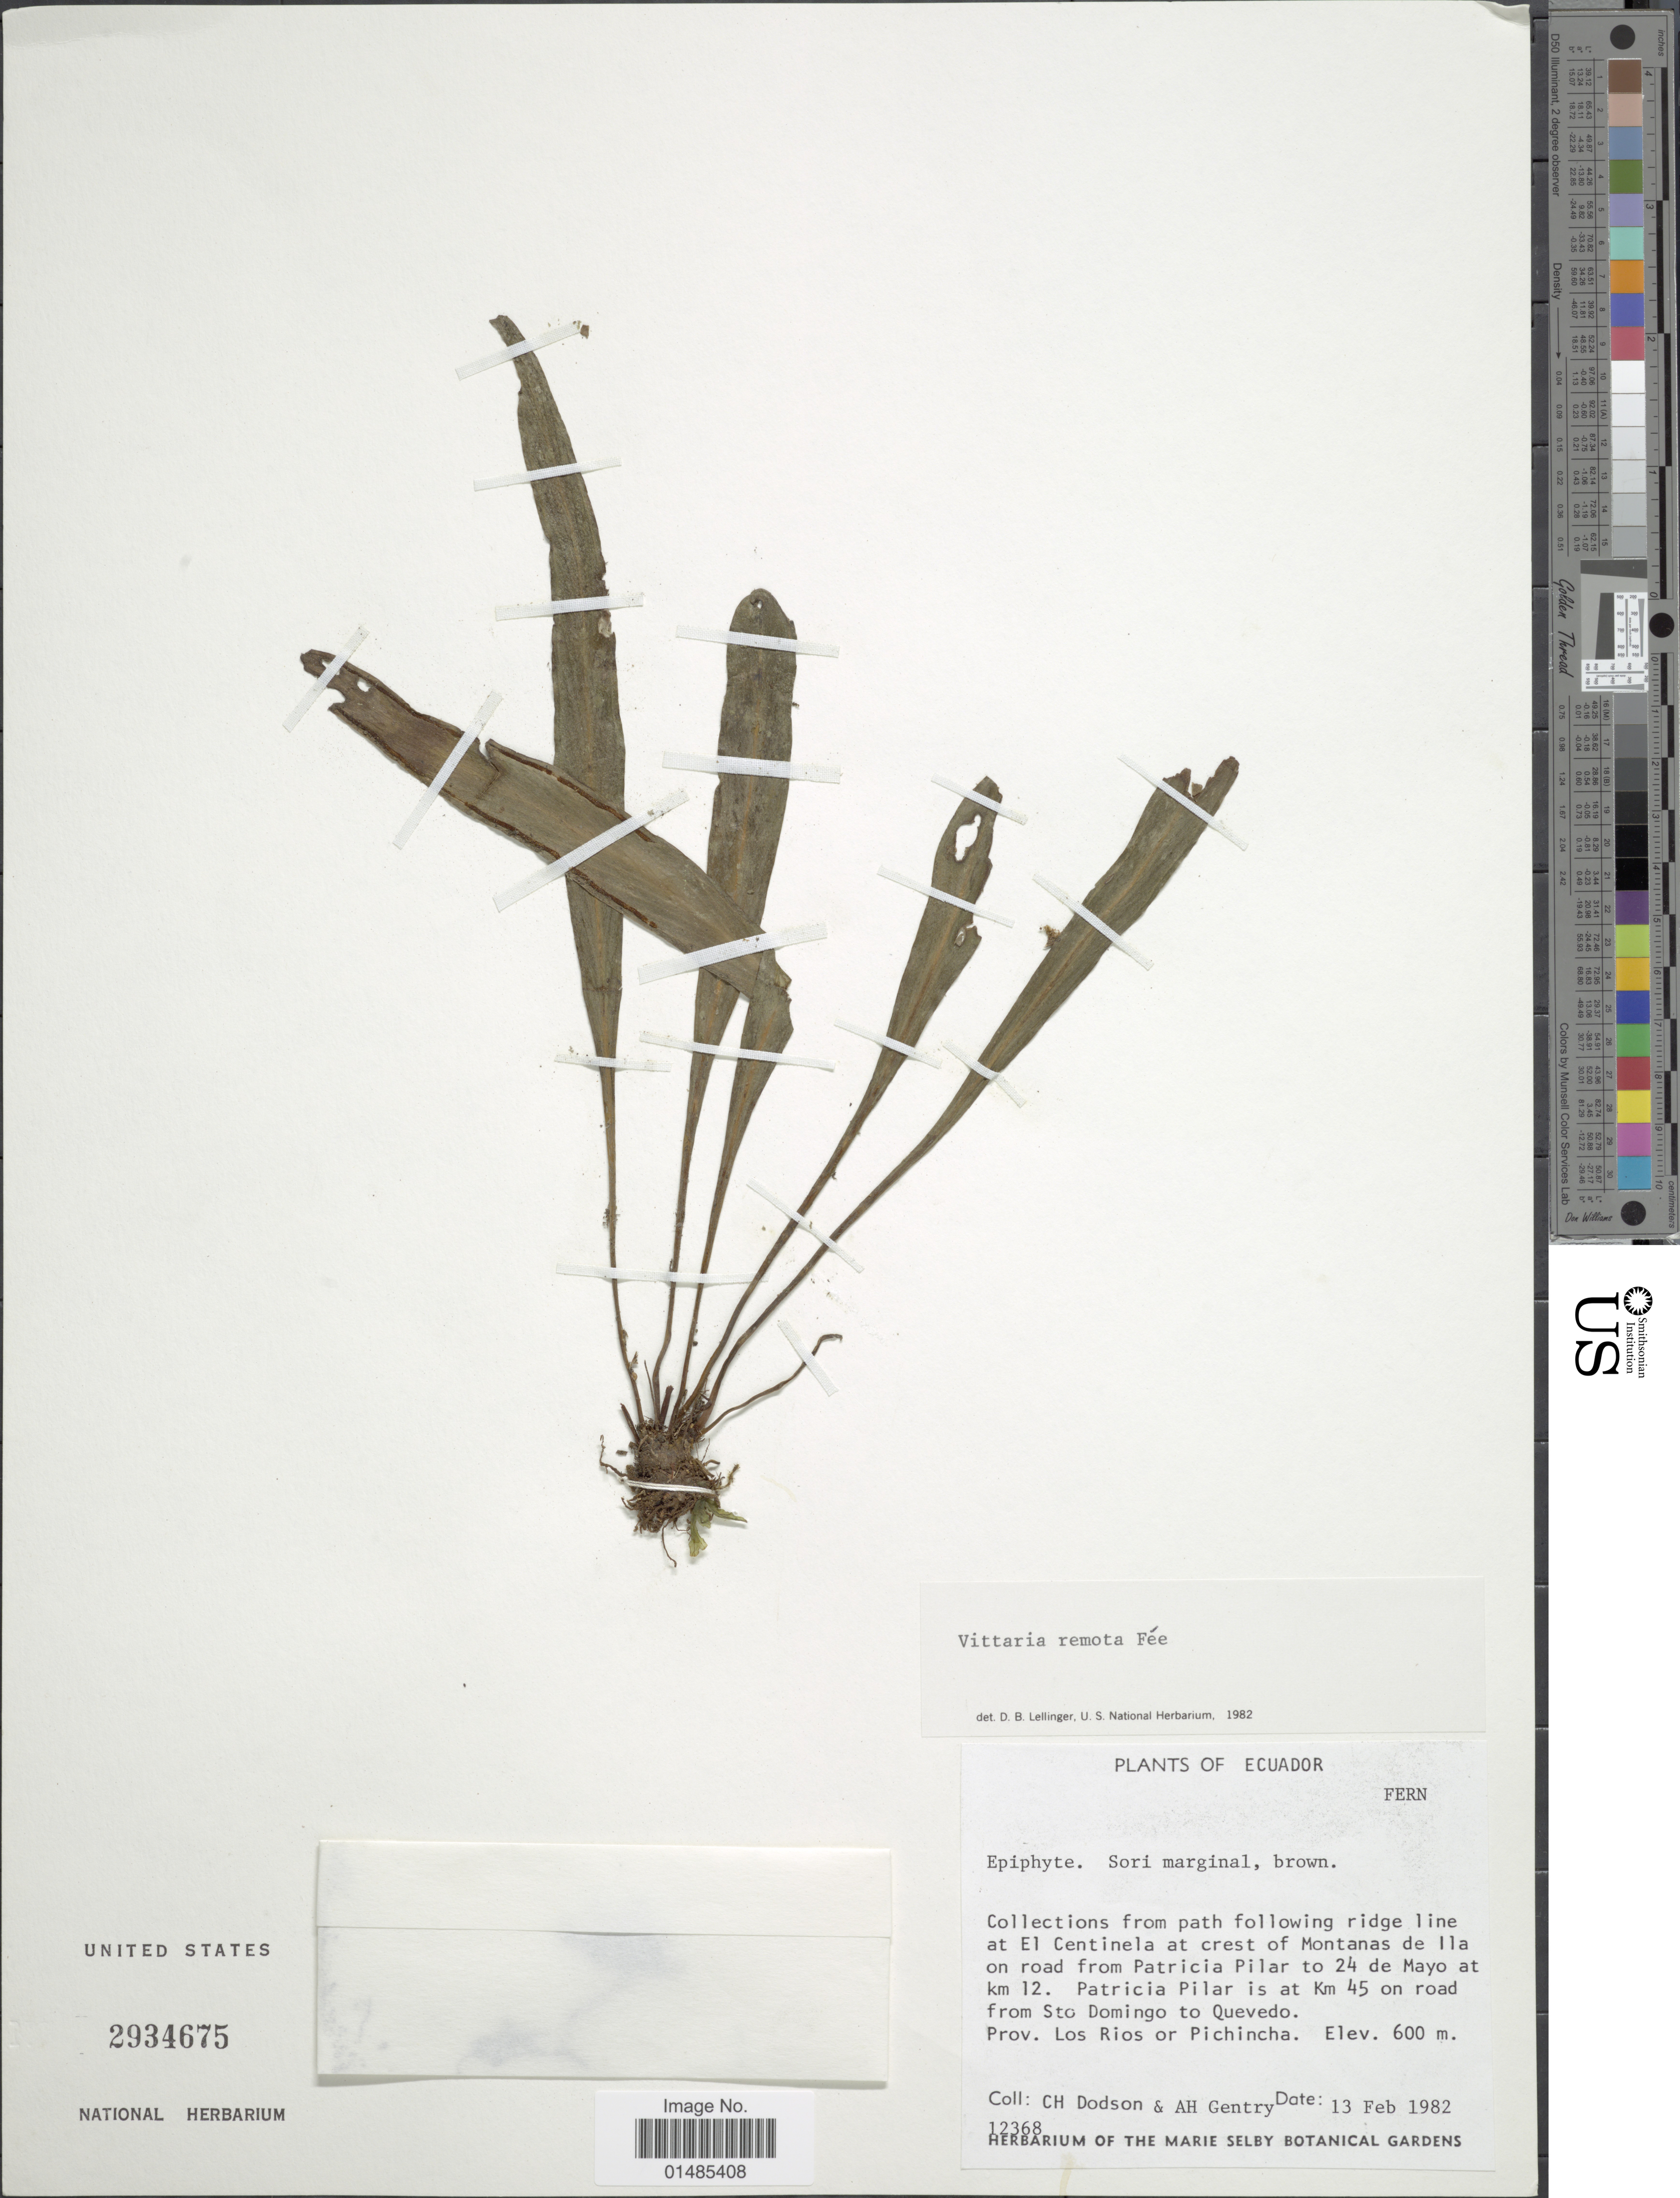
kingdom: Plantae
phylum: Tracheophyta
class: Polypodiopsida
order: Polypodiales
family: Pteridaceae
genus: Radiovittaria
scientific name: Radiovittaria remota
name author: (Fée) E.H. Crane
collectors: C. H. Dodson & A. H. Gentry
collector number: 12368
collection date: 1982-02-13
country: Ecuador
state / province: Los Ríos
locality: Collections from path following ridge line at El Centinela at crest of Montanas de Ila on road from Patricia Pilar to 24 de Mayo at km 12. Patricia Pilar is at Km 45 on road from Sto Domingo to Quevedo. Pichincha.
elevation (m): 600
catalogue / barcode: US 2934675